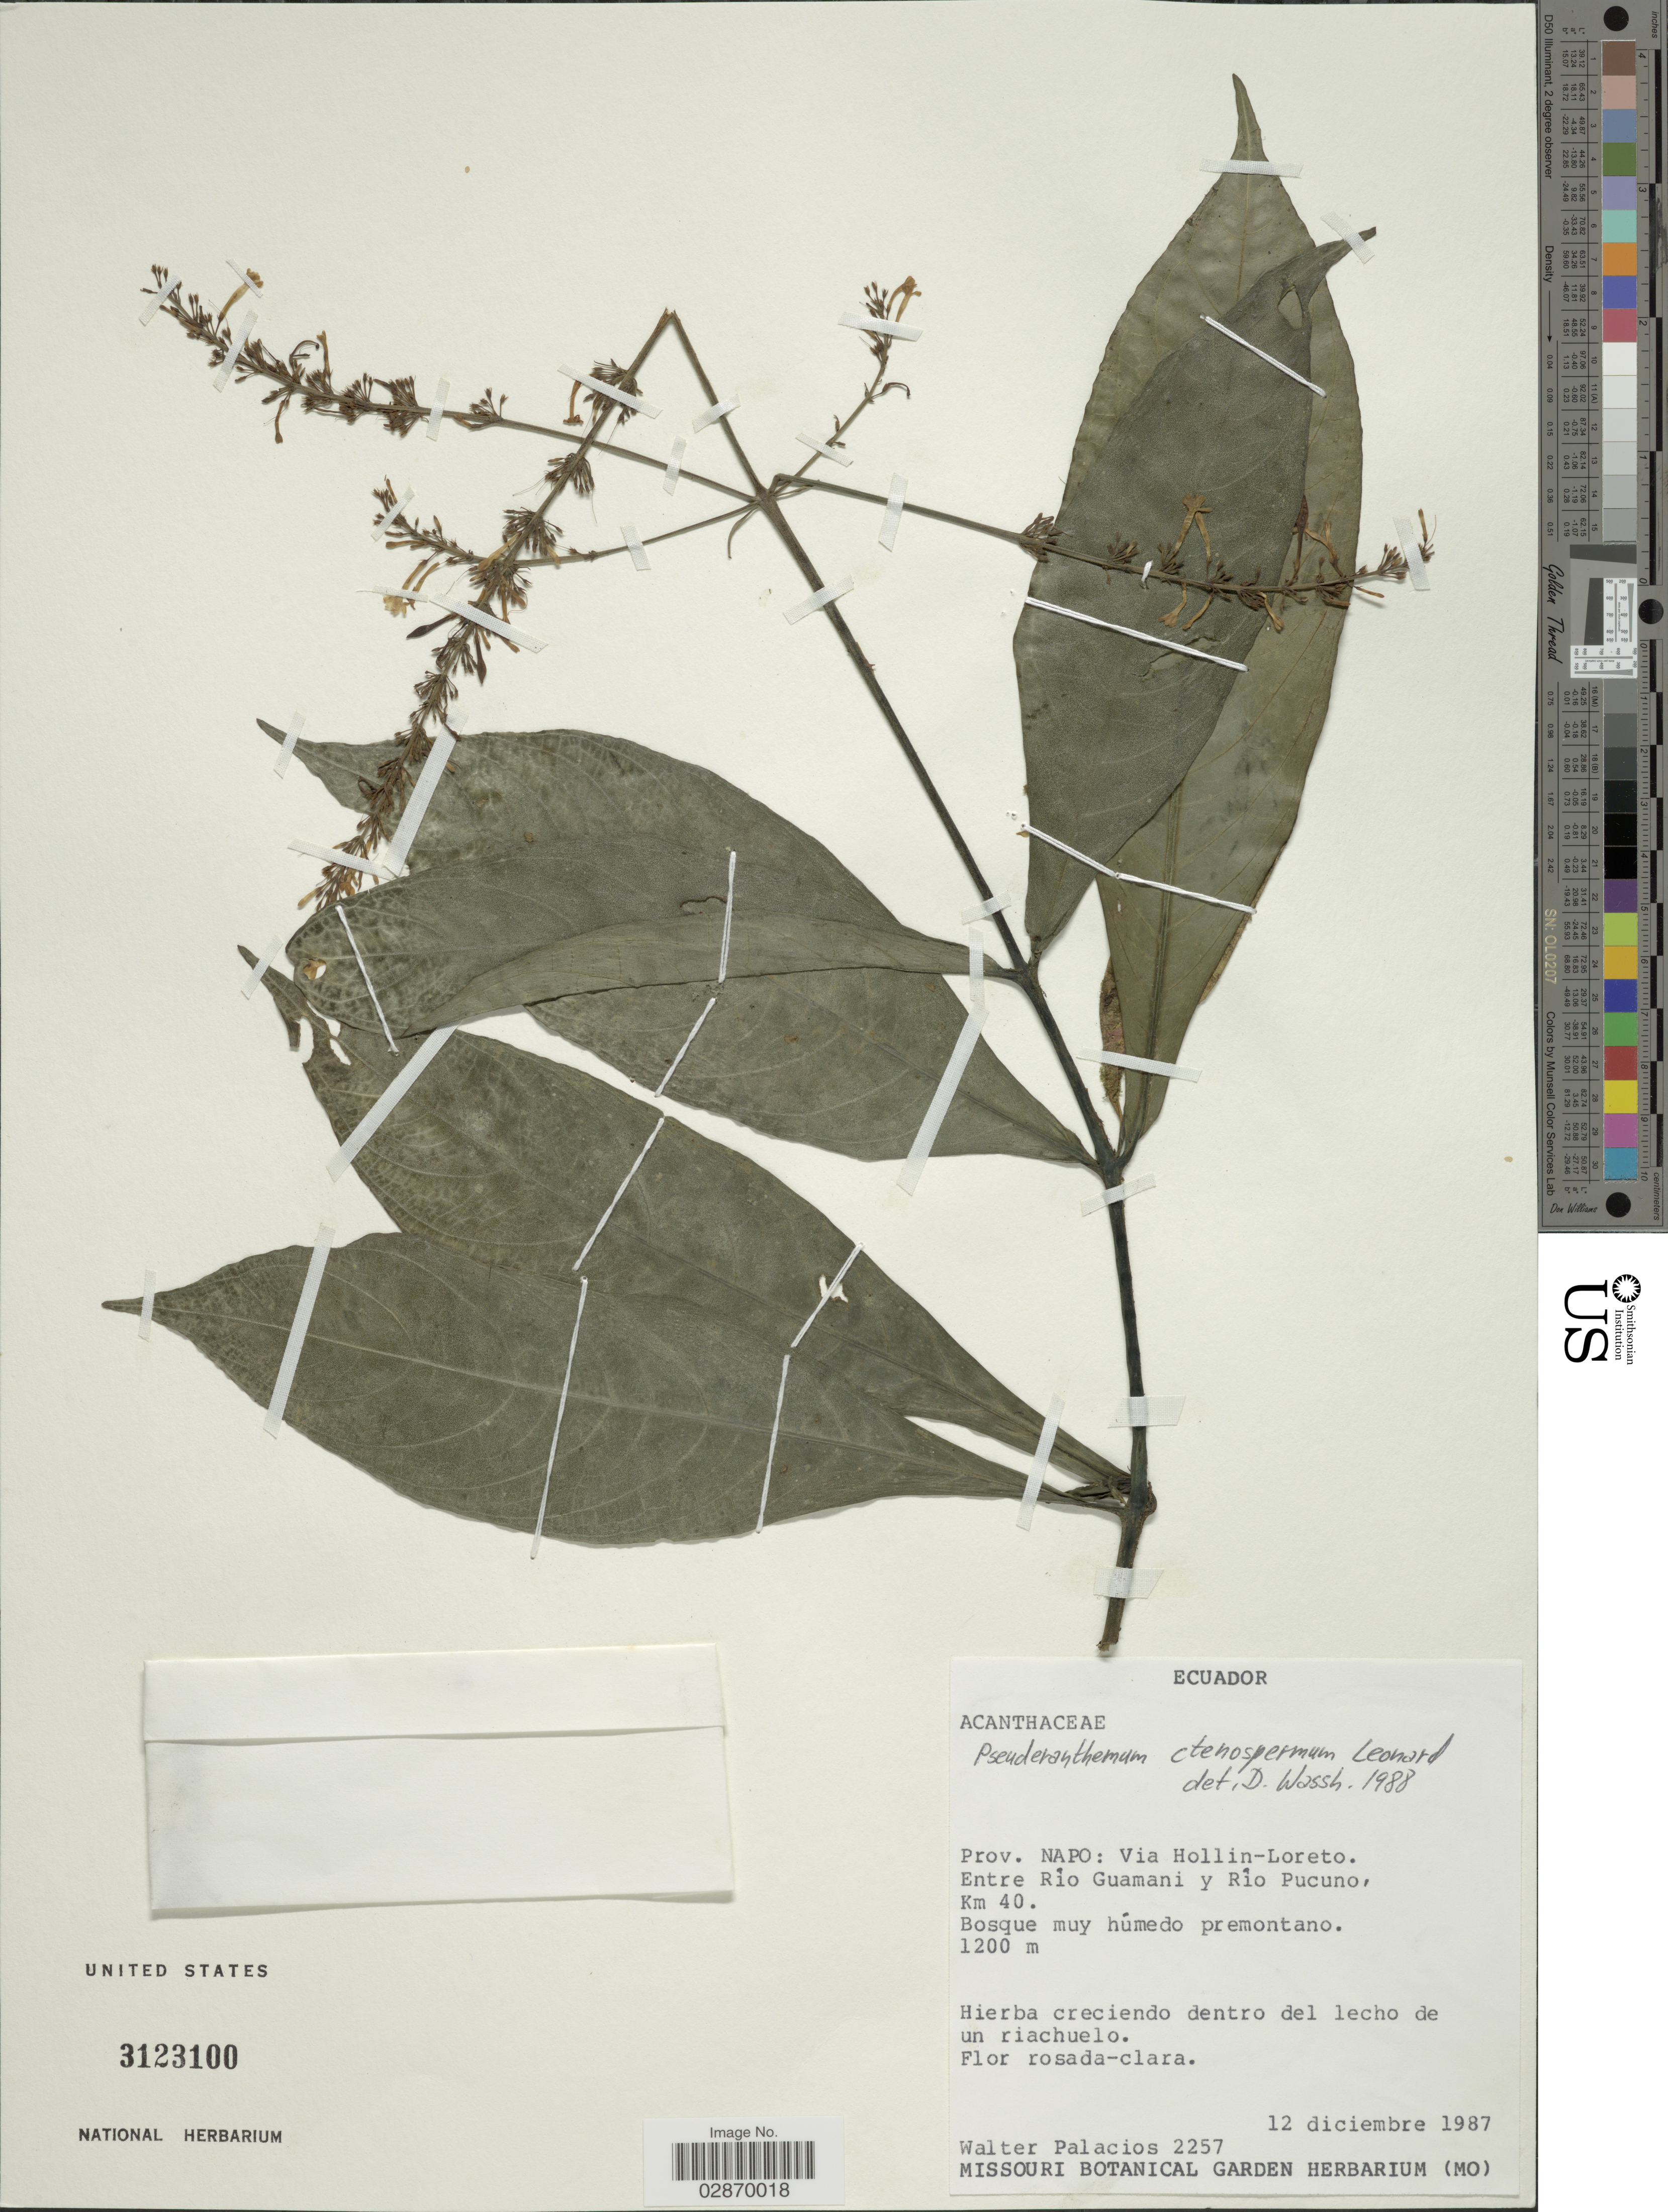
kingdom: Plantae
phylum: Tracheophyta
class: Magnoliopsida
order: Lamiales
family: Acanthaceae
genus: Pseuderanthemum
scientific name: Pseuderanthemum hookerianum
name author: (Nees) V.M. Baum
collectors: W. Palacios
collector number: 2257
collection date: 1987-12-12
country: Ecuador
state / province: Napo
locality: Via Hollin-Loreto, Entre Río Guamani y Río Pucuno, Km 40.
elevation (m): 1200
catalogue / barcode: US 3123100